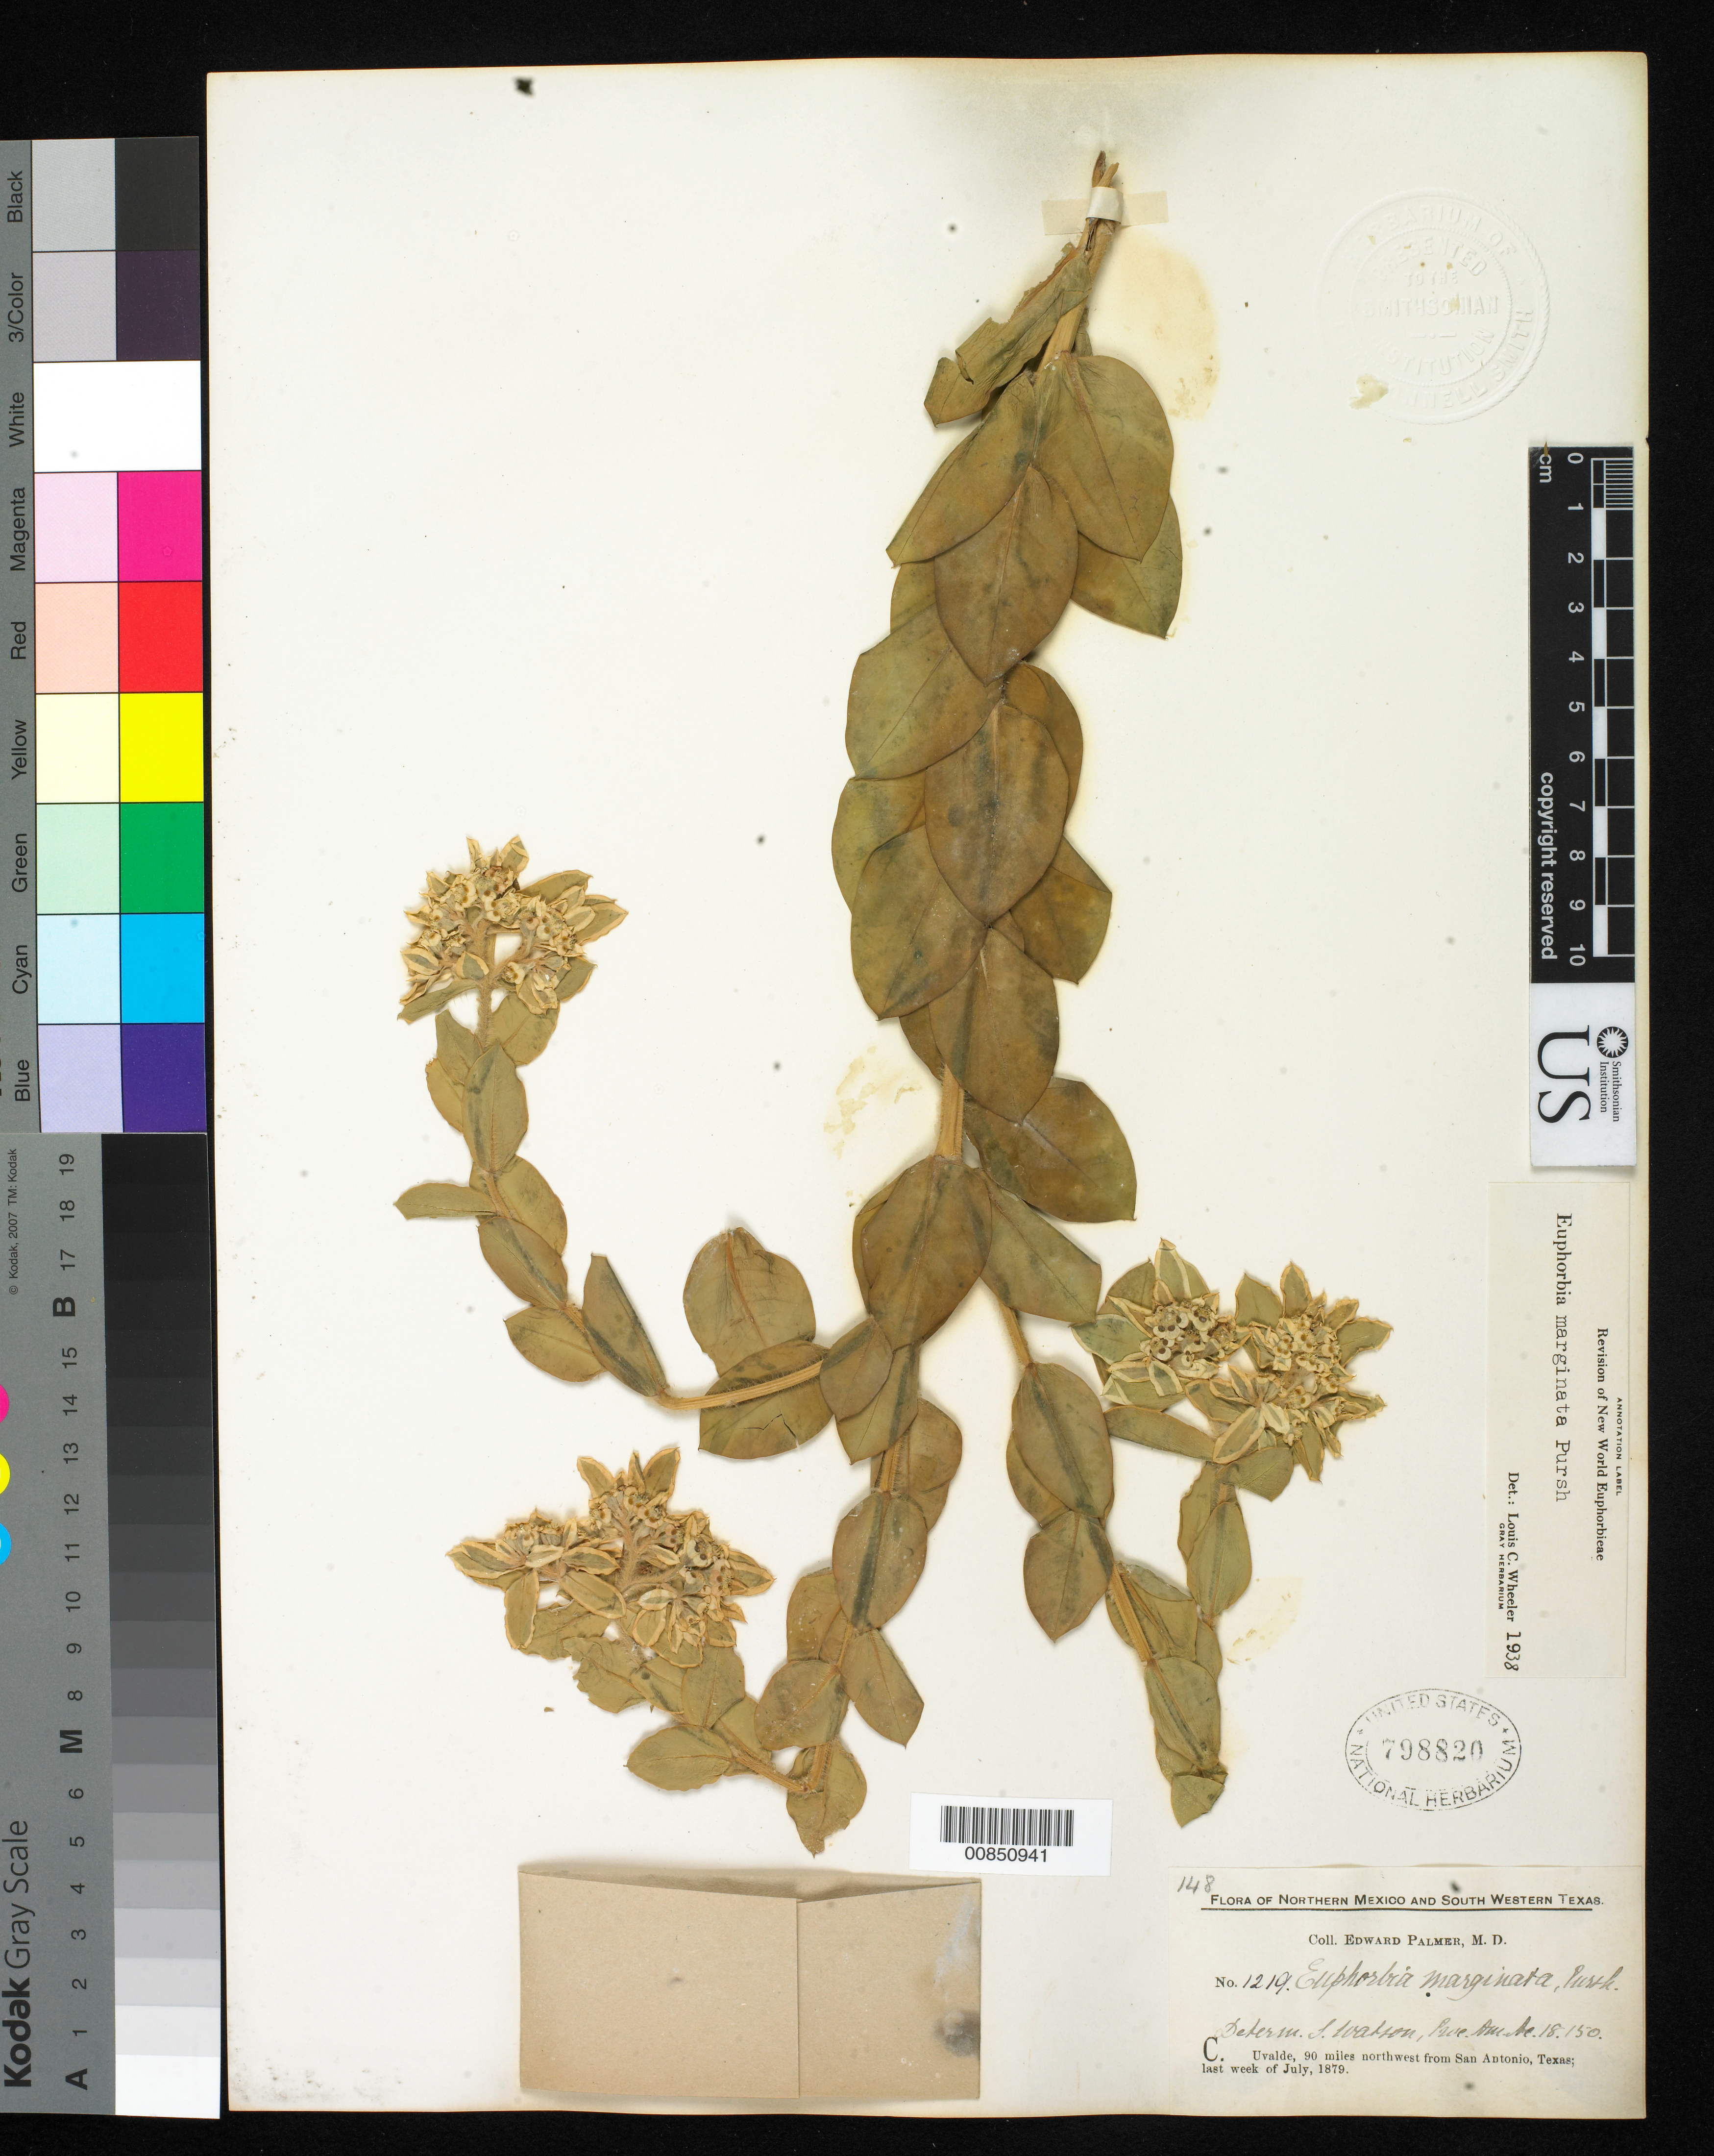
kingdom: Plantae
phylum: Tracheophyta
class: Magnoliopsida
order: Malpighiales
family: Euphorbiaceae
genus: Euphorbia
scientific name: Euphorbia marginata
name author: Pursh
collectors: E. Palmer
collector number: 1219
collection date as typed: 24 Jul 1879 to 31 Jul 1879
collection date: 1879-07-24/1879-07-31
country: United States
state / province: Texas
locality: C. Uvalde, 90 miles northwest from San Antonio, Texas.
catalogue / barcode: US 798820